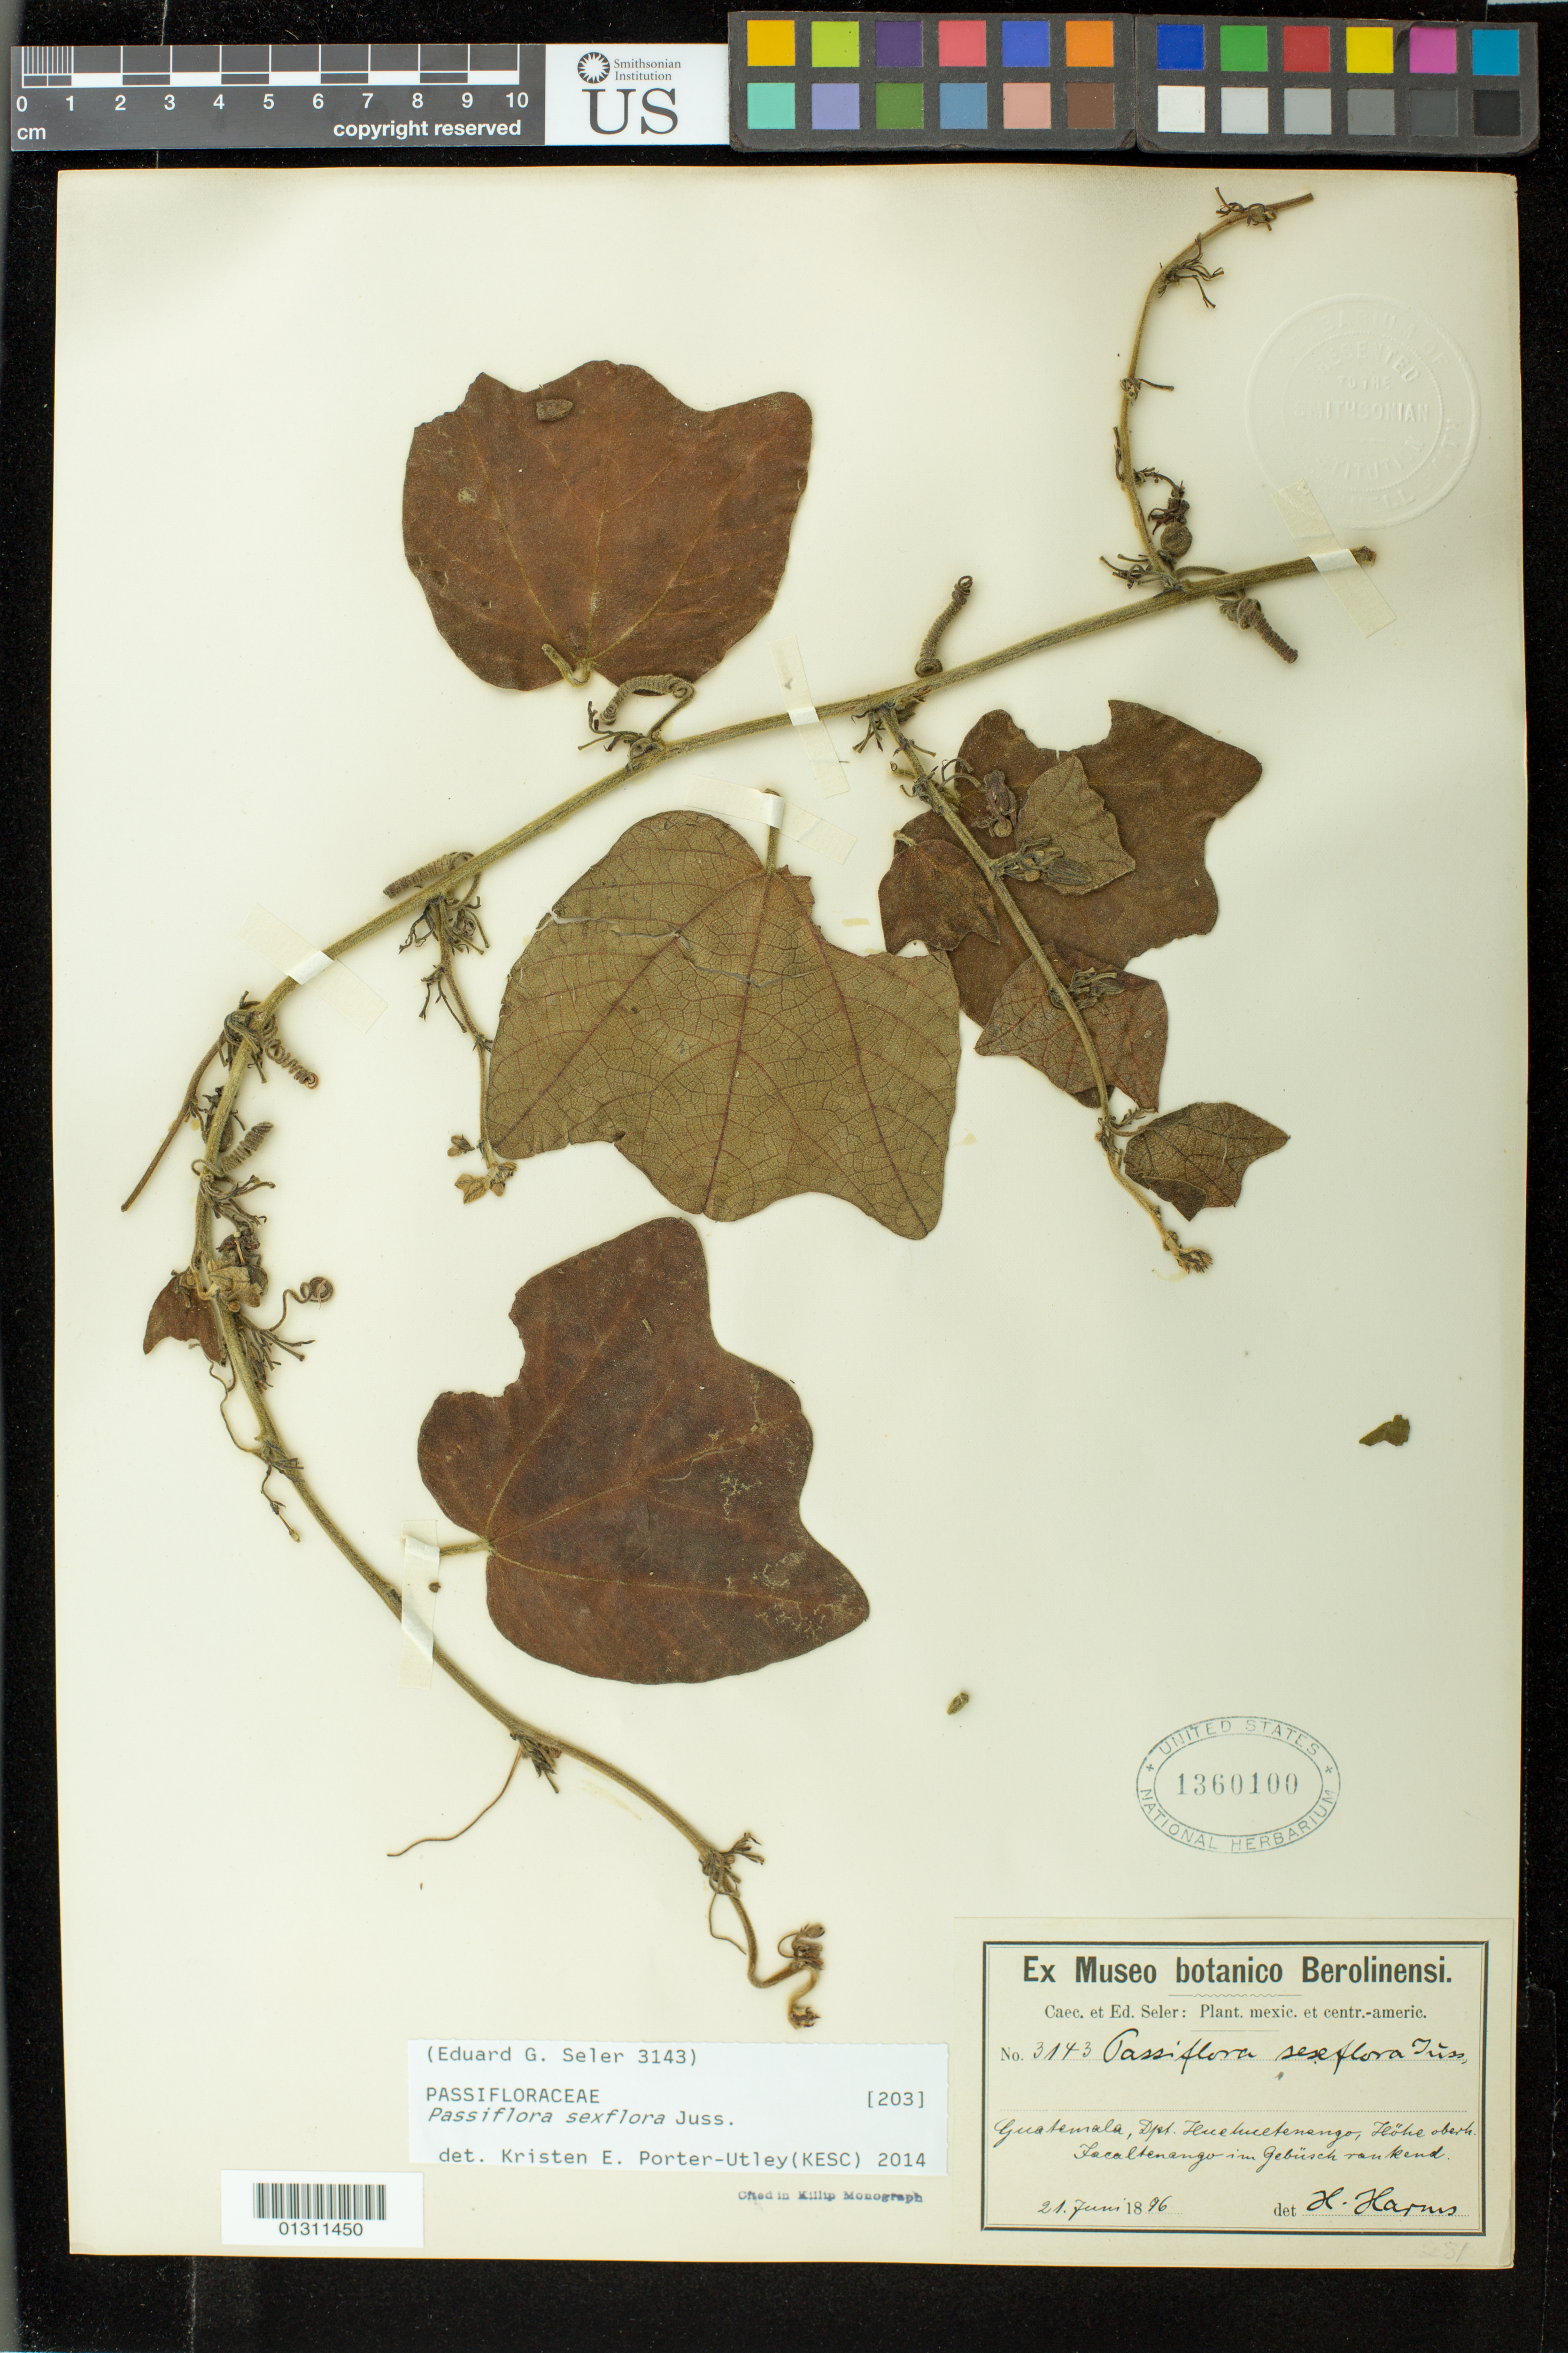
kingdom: Plantae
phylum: Tracheophyta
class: Magnoliopsida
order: Malpighiales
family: Passifloraceae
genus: Passiflora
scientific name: Passiflora sexflora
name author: Juss.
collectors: E. Seler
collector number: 3143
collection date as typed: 21 Jun 1896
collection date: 1896-06-21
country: Guatemala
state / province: Huehuetenango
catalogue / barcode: US 1360100